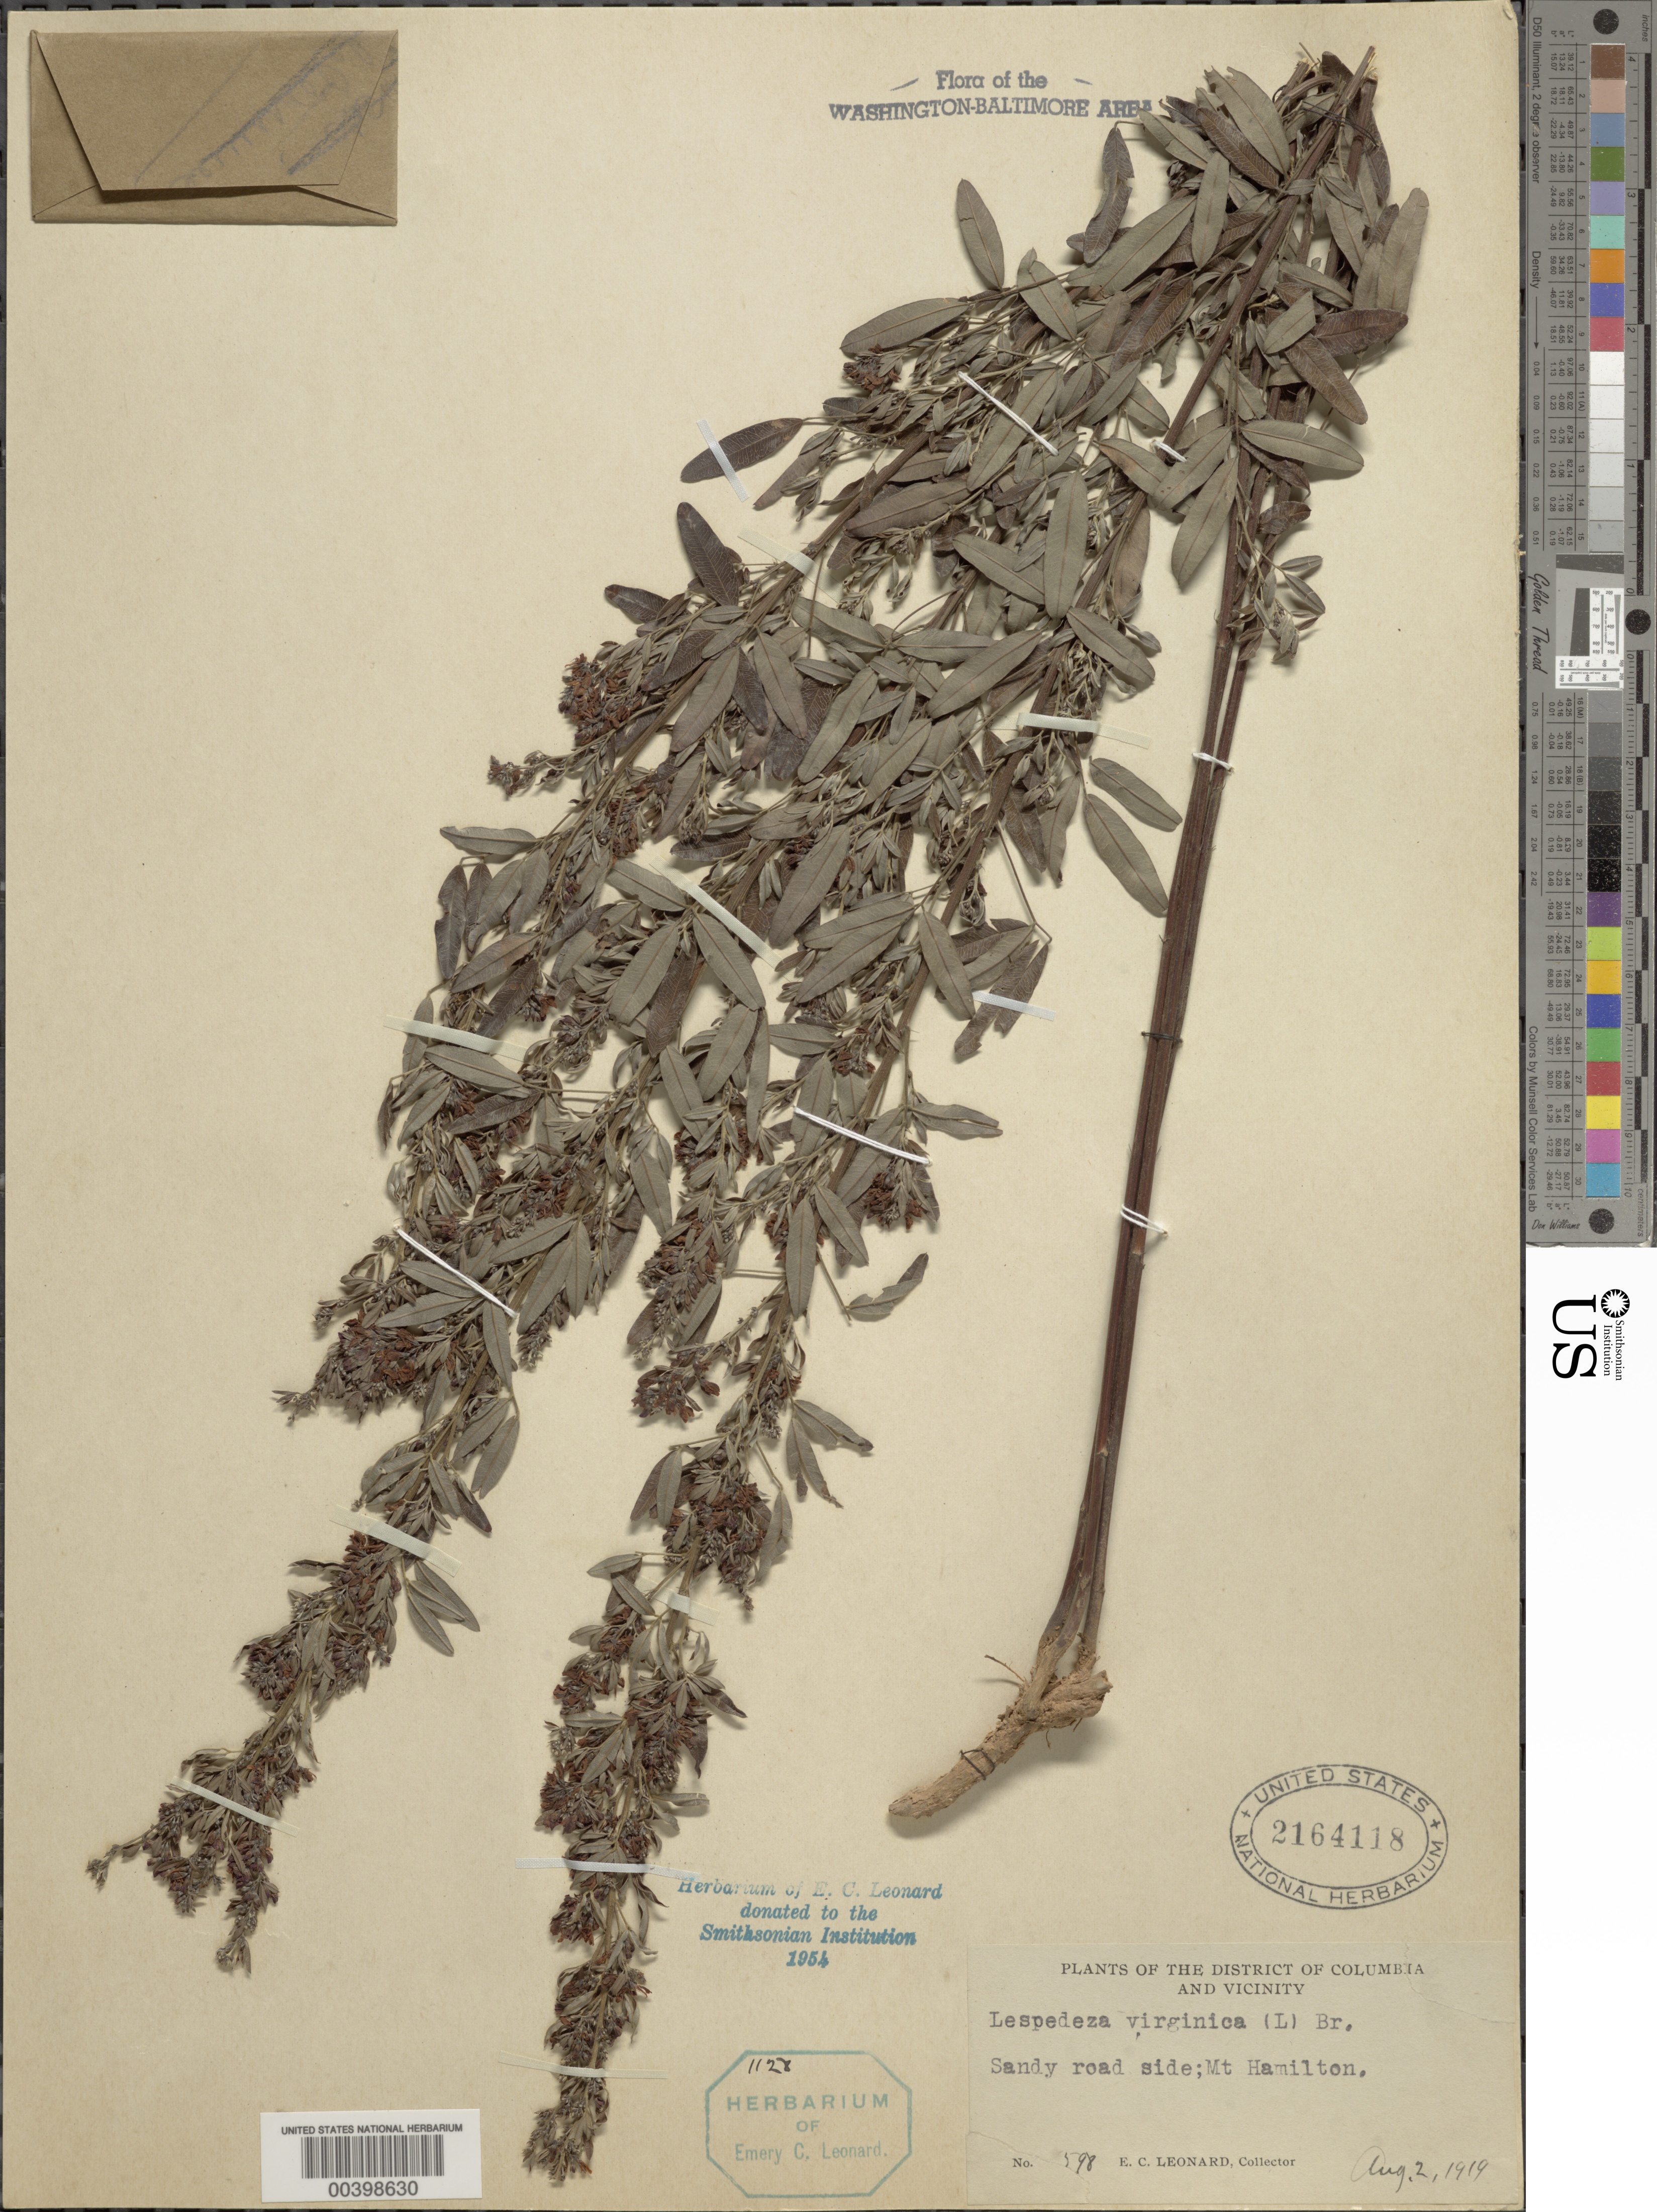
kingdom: Plantae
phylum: Tracheophyta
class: Magnoliopsida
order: Fabales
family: Fabaceae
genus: Lespedeza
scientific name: Lespedeza virginica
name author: (L.) Britton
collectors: E. C. Leonard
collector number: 598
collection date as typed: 02 Aug 1919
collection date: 1919-08-02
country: United States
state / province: District of Columbia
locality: Mount Hamilton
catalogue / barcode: US 2164118